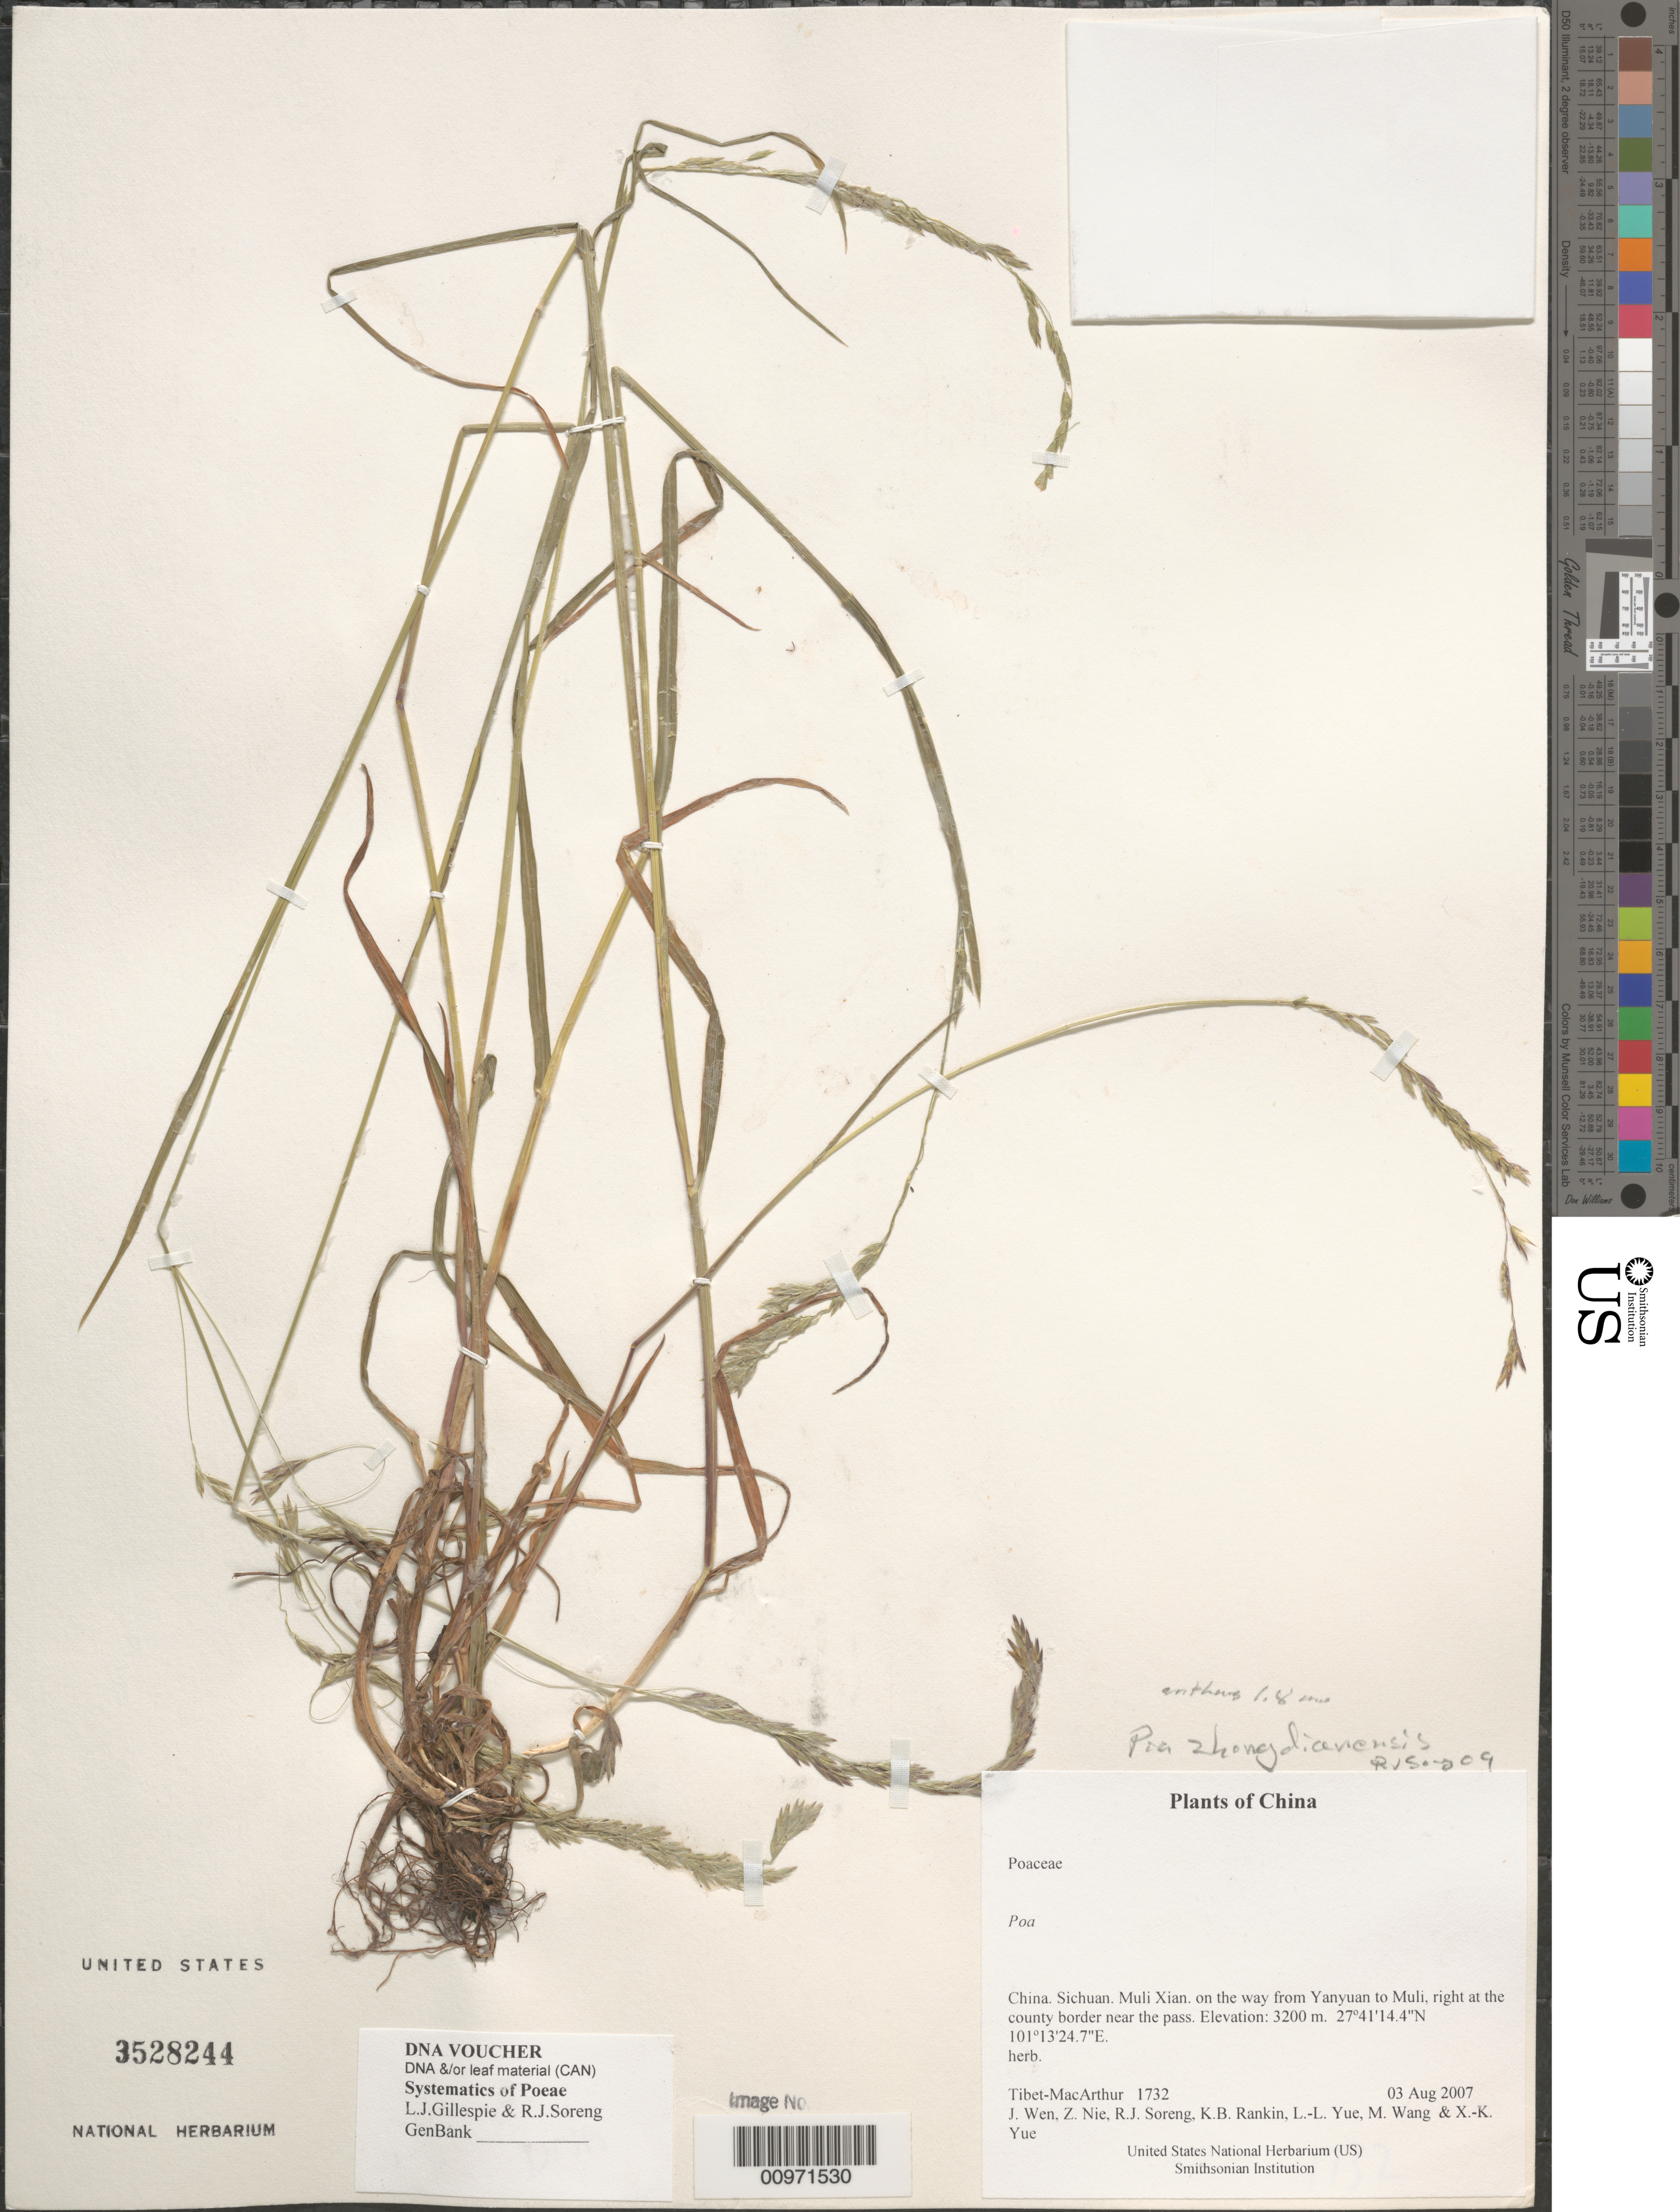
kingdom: Plantae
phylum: Tracheophyta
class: Liliopsida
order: Poales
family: Poaceae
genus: Poa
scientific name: Poa zhongdianensis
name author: L. Liu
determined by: Soreng, Robert J., Research Associate (BOT), Smithsonian Institution - National Museum of Natural History (UNITED STATES)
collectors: Tibet-MacArthur, J. Wen, Z. Nie, R. J. Soreng, K. Rankin, L. Yue, M. Wang & X. Yue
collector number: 1732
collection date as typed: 03 Aug 2007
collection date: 2007-08-03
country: China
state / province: Sichuan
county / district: Muli Xian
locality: on the way from Yanyuan to Muli, right at the county border near the pass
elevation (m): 3200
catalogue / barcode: US 3528244